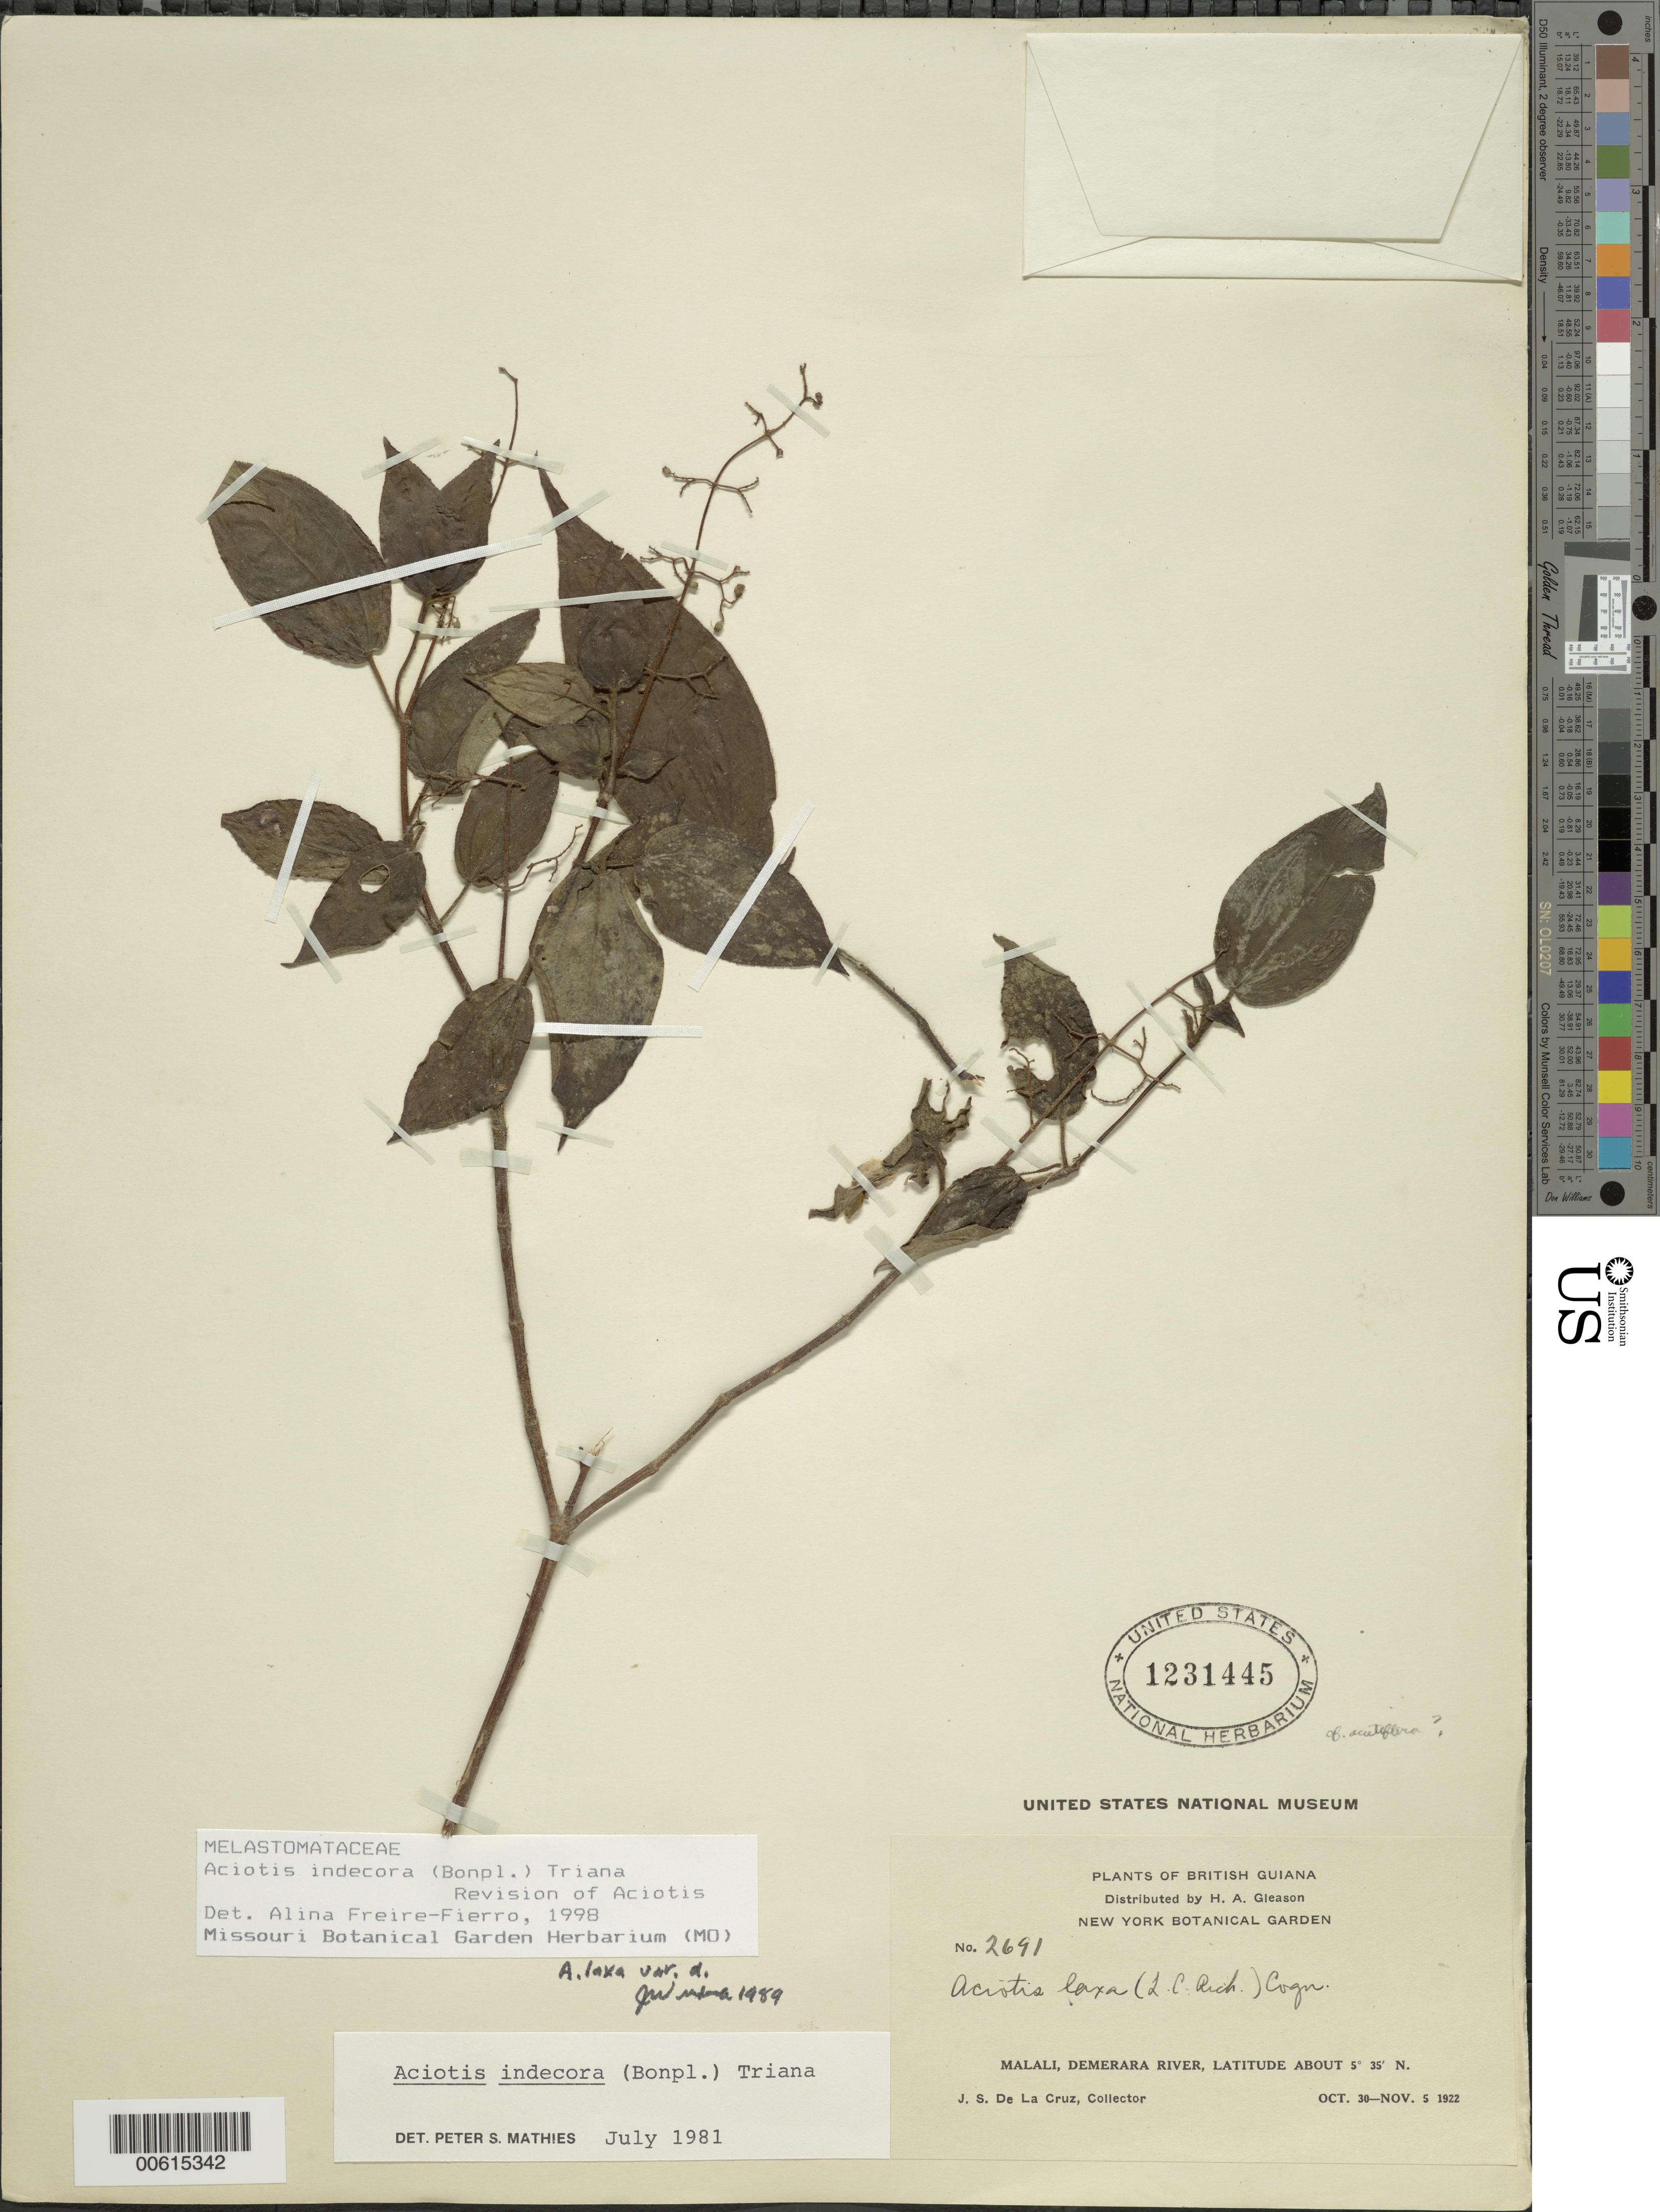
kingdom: Plantae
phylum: Tracheophyta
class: Magnoliopsida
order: Myrtales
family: Melastomataceae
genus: Aciotis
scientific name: Aciotis indecora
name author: (Bonpl.) Triana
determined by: Freire-Fierro, A.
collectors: J. S. de la Cruz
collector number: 2691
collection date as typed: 30-Oct-22 to 5-Nov-22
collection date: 1922-10-30/1922-11-05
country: Guyana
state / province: U. Demerara-Berbice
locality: Malali, Demerara R.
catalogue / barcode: US 1231445